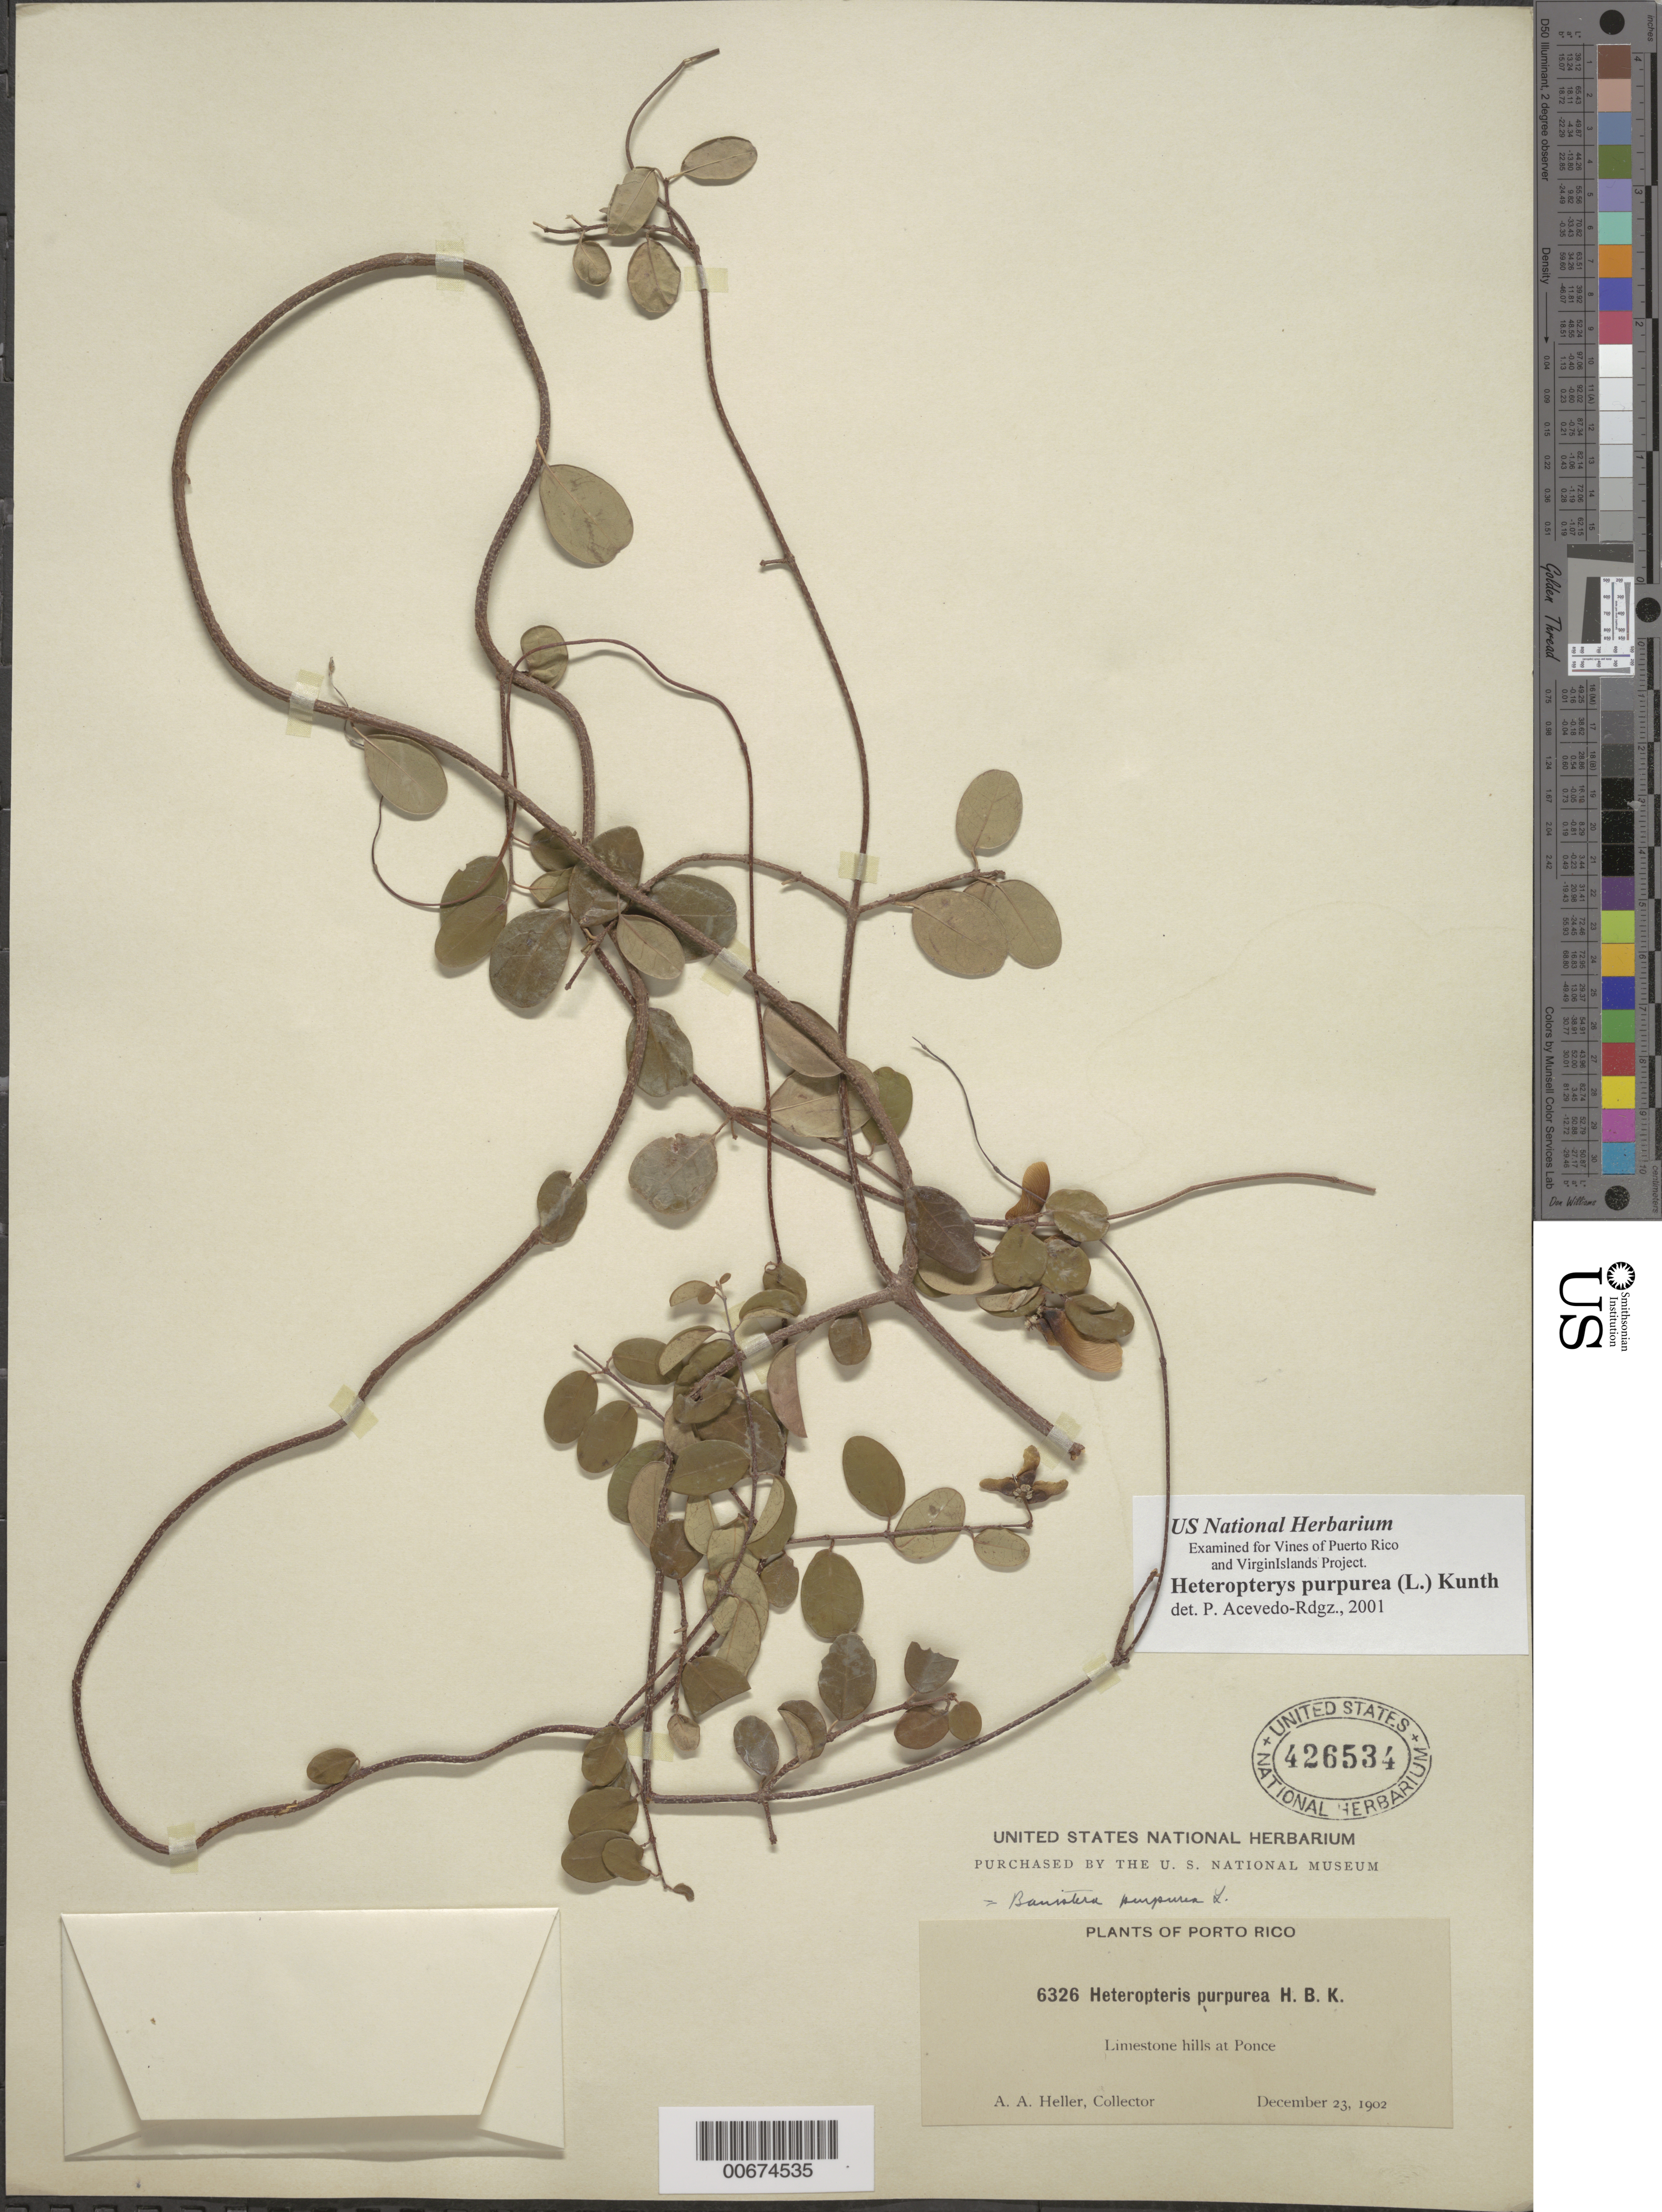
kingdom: Plantae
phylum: Tracheophyta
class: Magnoliopsida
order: Malpighiales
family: Malpighiaceae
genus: Heteropterys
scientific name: Heteropterys purpurea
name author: (L.) Kunth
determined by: Acevedo-Rodríguez, P., (BOT), Smithsonian Institution - National Museum of Natural History (UNITED STATES)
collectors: A. A. Heller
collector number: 6326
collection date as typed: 23 Dec 1902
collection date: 1902-12-23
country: Puerto Rico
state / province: Ponce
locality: at Ponce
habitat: limestone hills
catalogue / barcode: US 426534